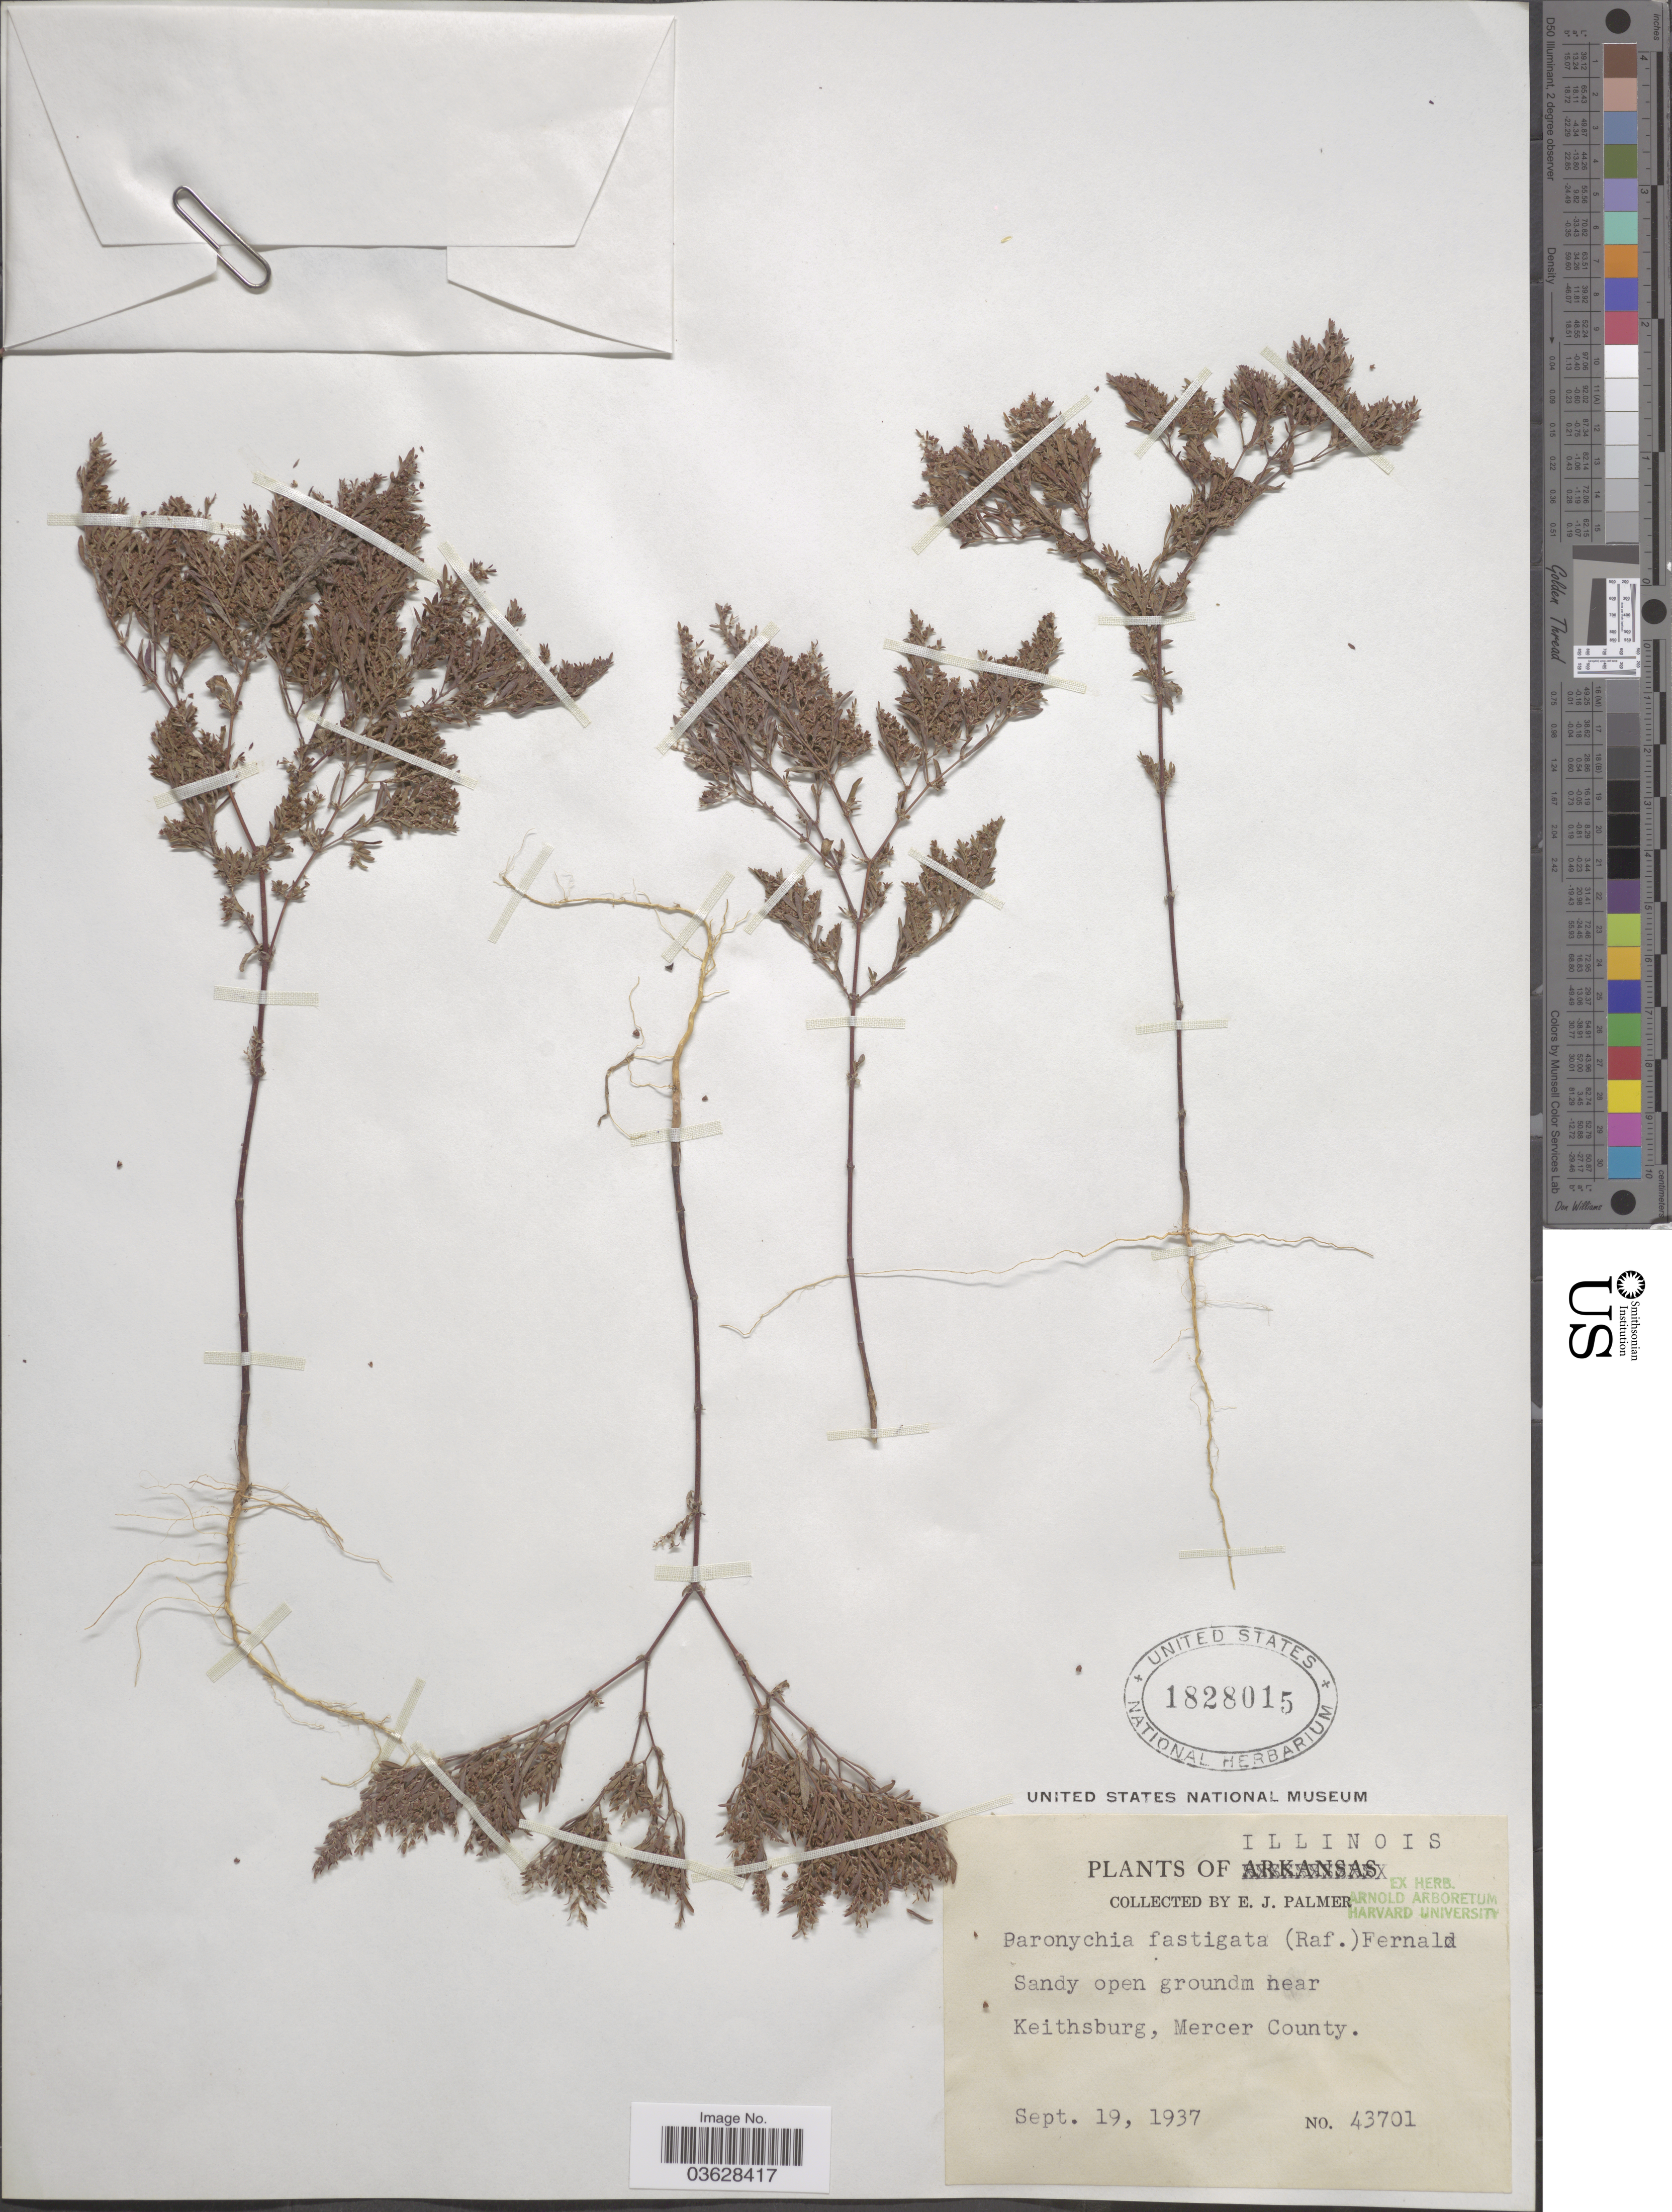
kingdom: Plantae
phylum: Tracheophyta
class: Magnoliopsida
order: Caryophyllales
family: Caryophyllaceae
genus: Paronychia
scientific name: Paronychia fastigiata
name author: (Raf.) Fernald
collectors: E. J. Palmer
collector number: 43701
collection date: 1937-09-19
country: United States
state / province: Illinois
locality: Near Keithsburg, Mercer County.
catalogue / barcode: US 1828015